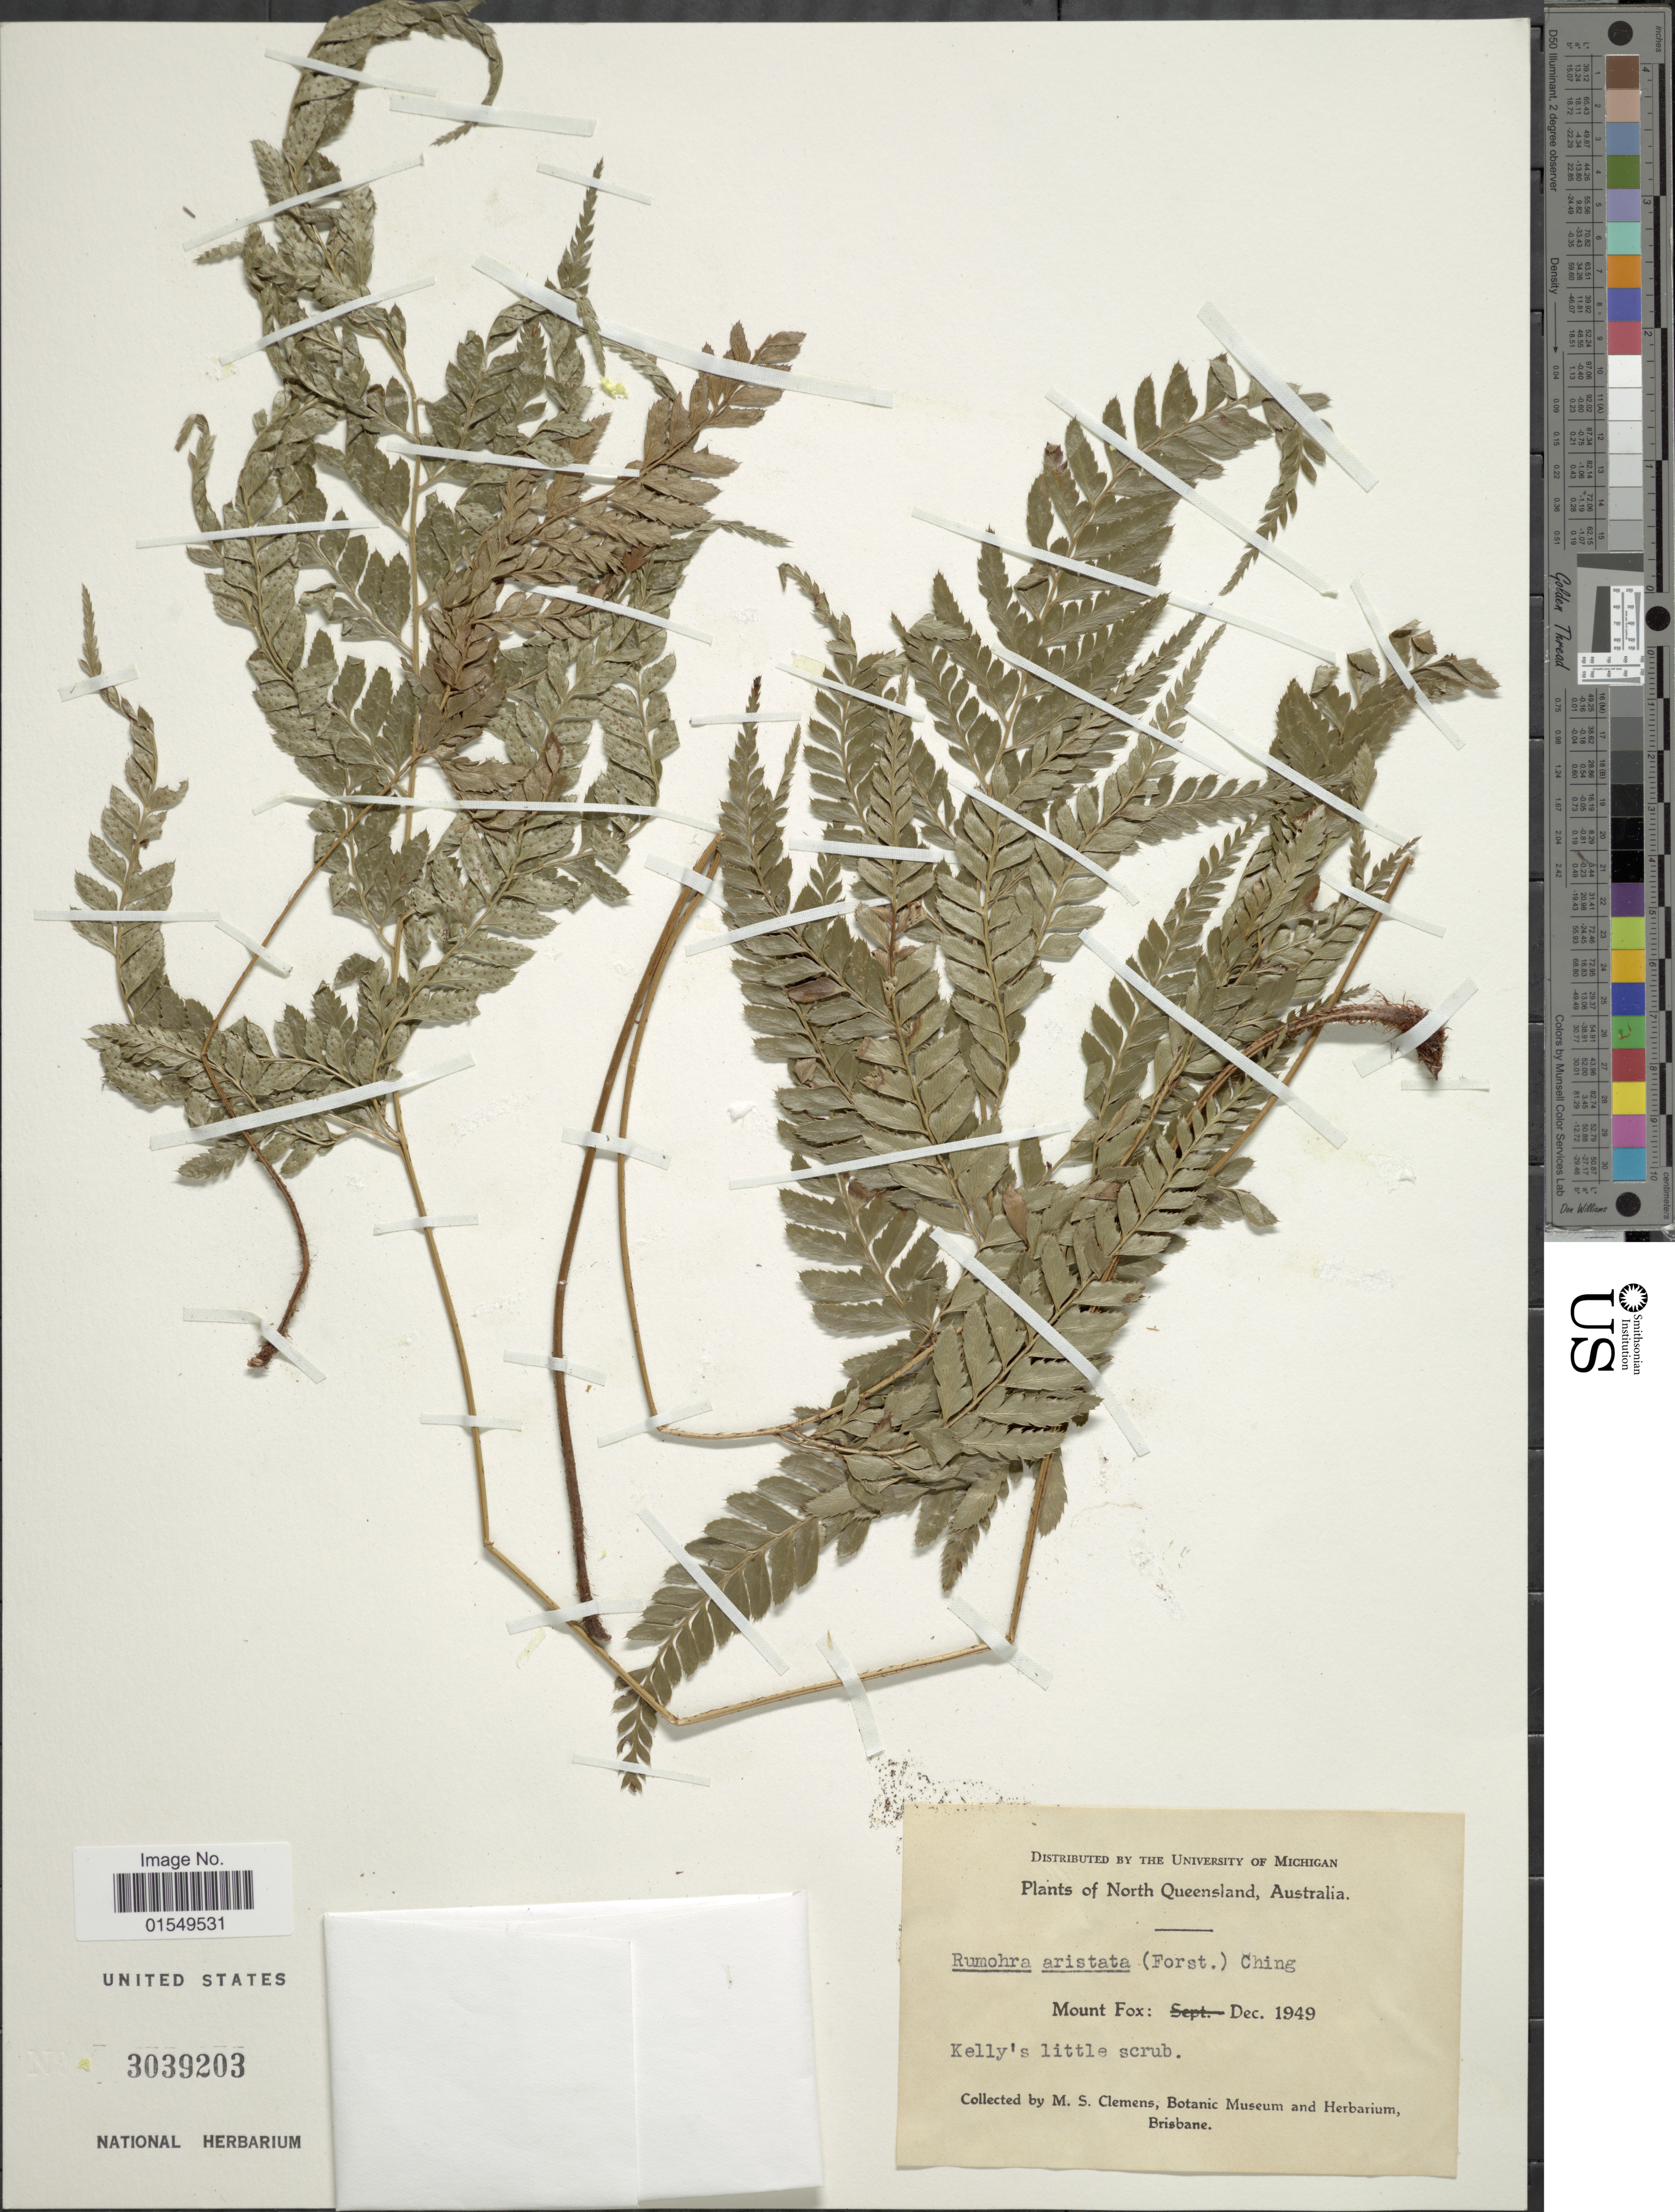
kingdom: Plantae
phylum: Tracheophyta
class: Polypodiopsida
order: Polypodiales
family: Dryopteridaceae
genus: Arachniodes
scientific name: Arachniodes aristata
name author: (G. Forst.) Tindale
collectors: M. S. Clemens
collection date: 1949-12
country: Australia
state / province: Queensland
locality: North Queensland, Mount Fox, Kelly's little scrub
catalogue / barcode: US 3039203